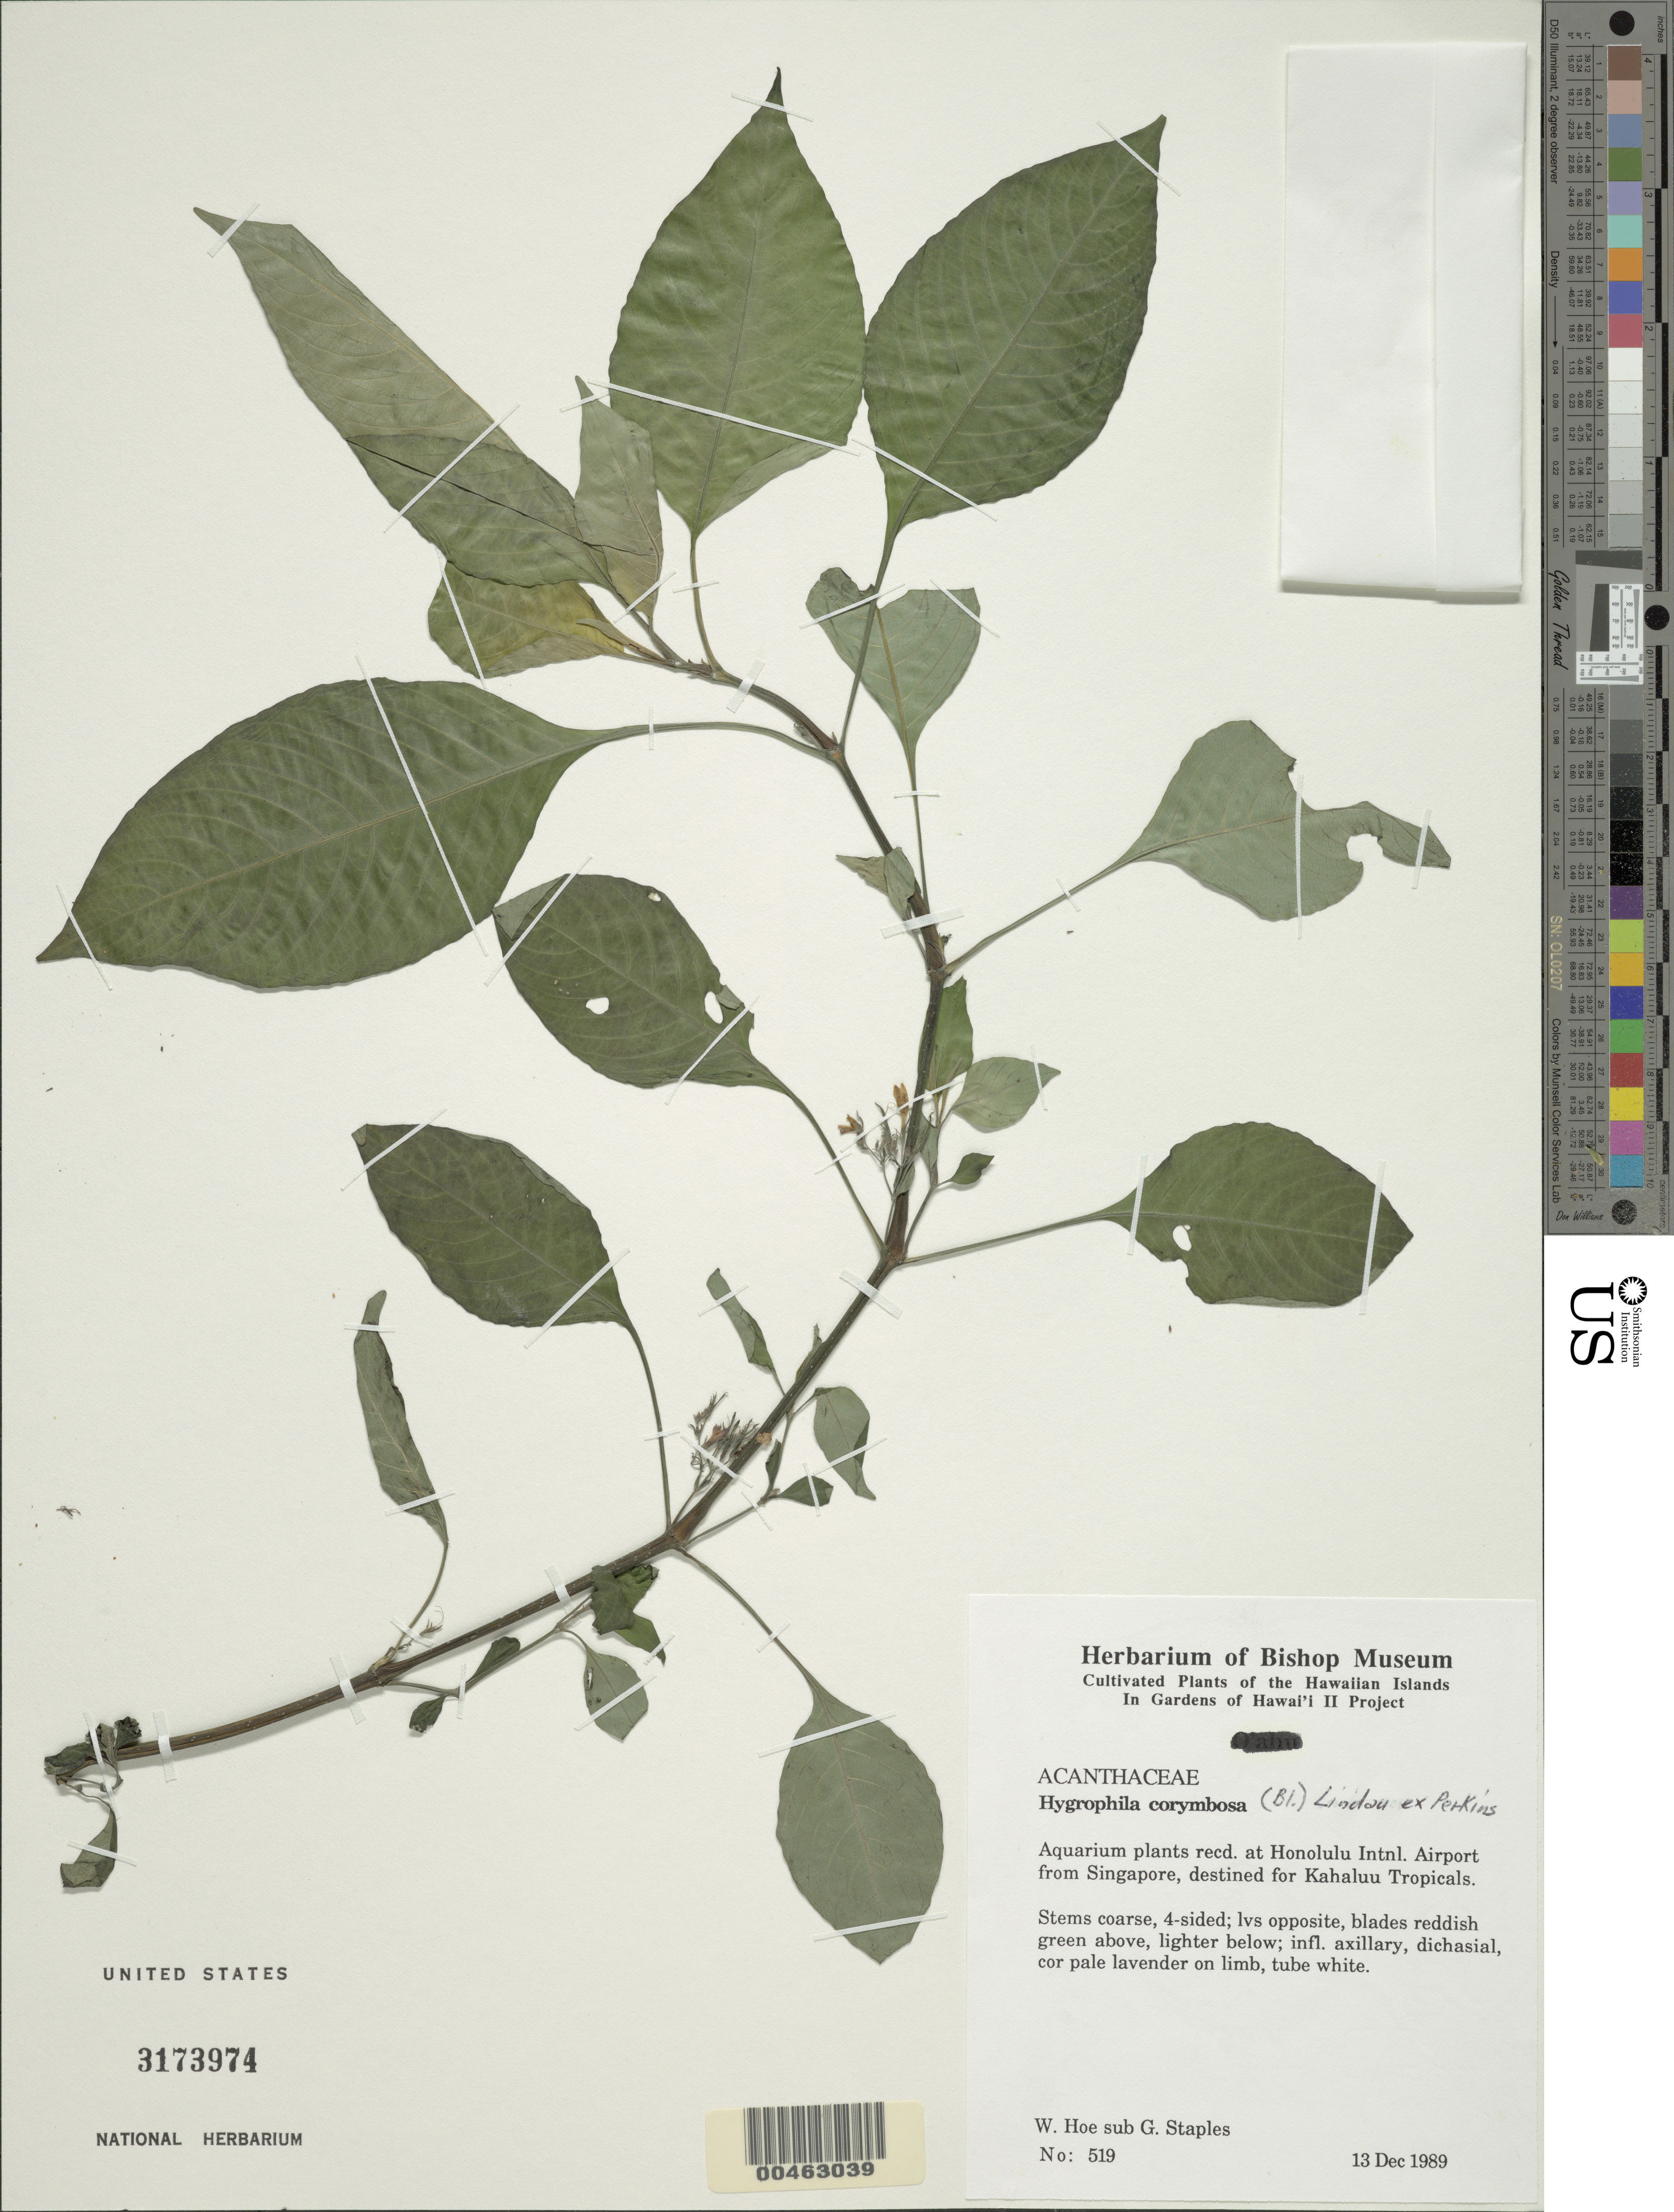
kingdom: Plantae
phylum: Tracheophyta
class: Magnoliopsida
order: Lamiales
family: Acanthaceae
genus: Hygrophila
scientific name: Hygrophila corymbosa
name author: (Blume) Lindau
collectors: W. Hoe & G. Staples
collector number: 519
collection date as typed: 13 Dec 1989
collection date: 1989-12-13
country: United States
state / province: Hawaii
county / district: Hawaii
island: Hawaii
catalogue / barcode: US 3173974